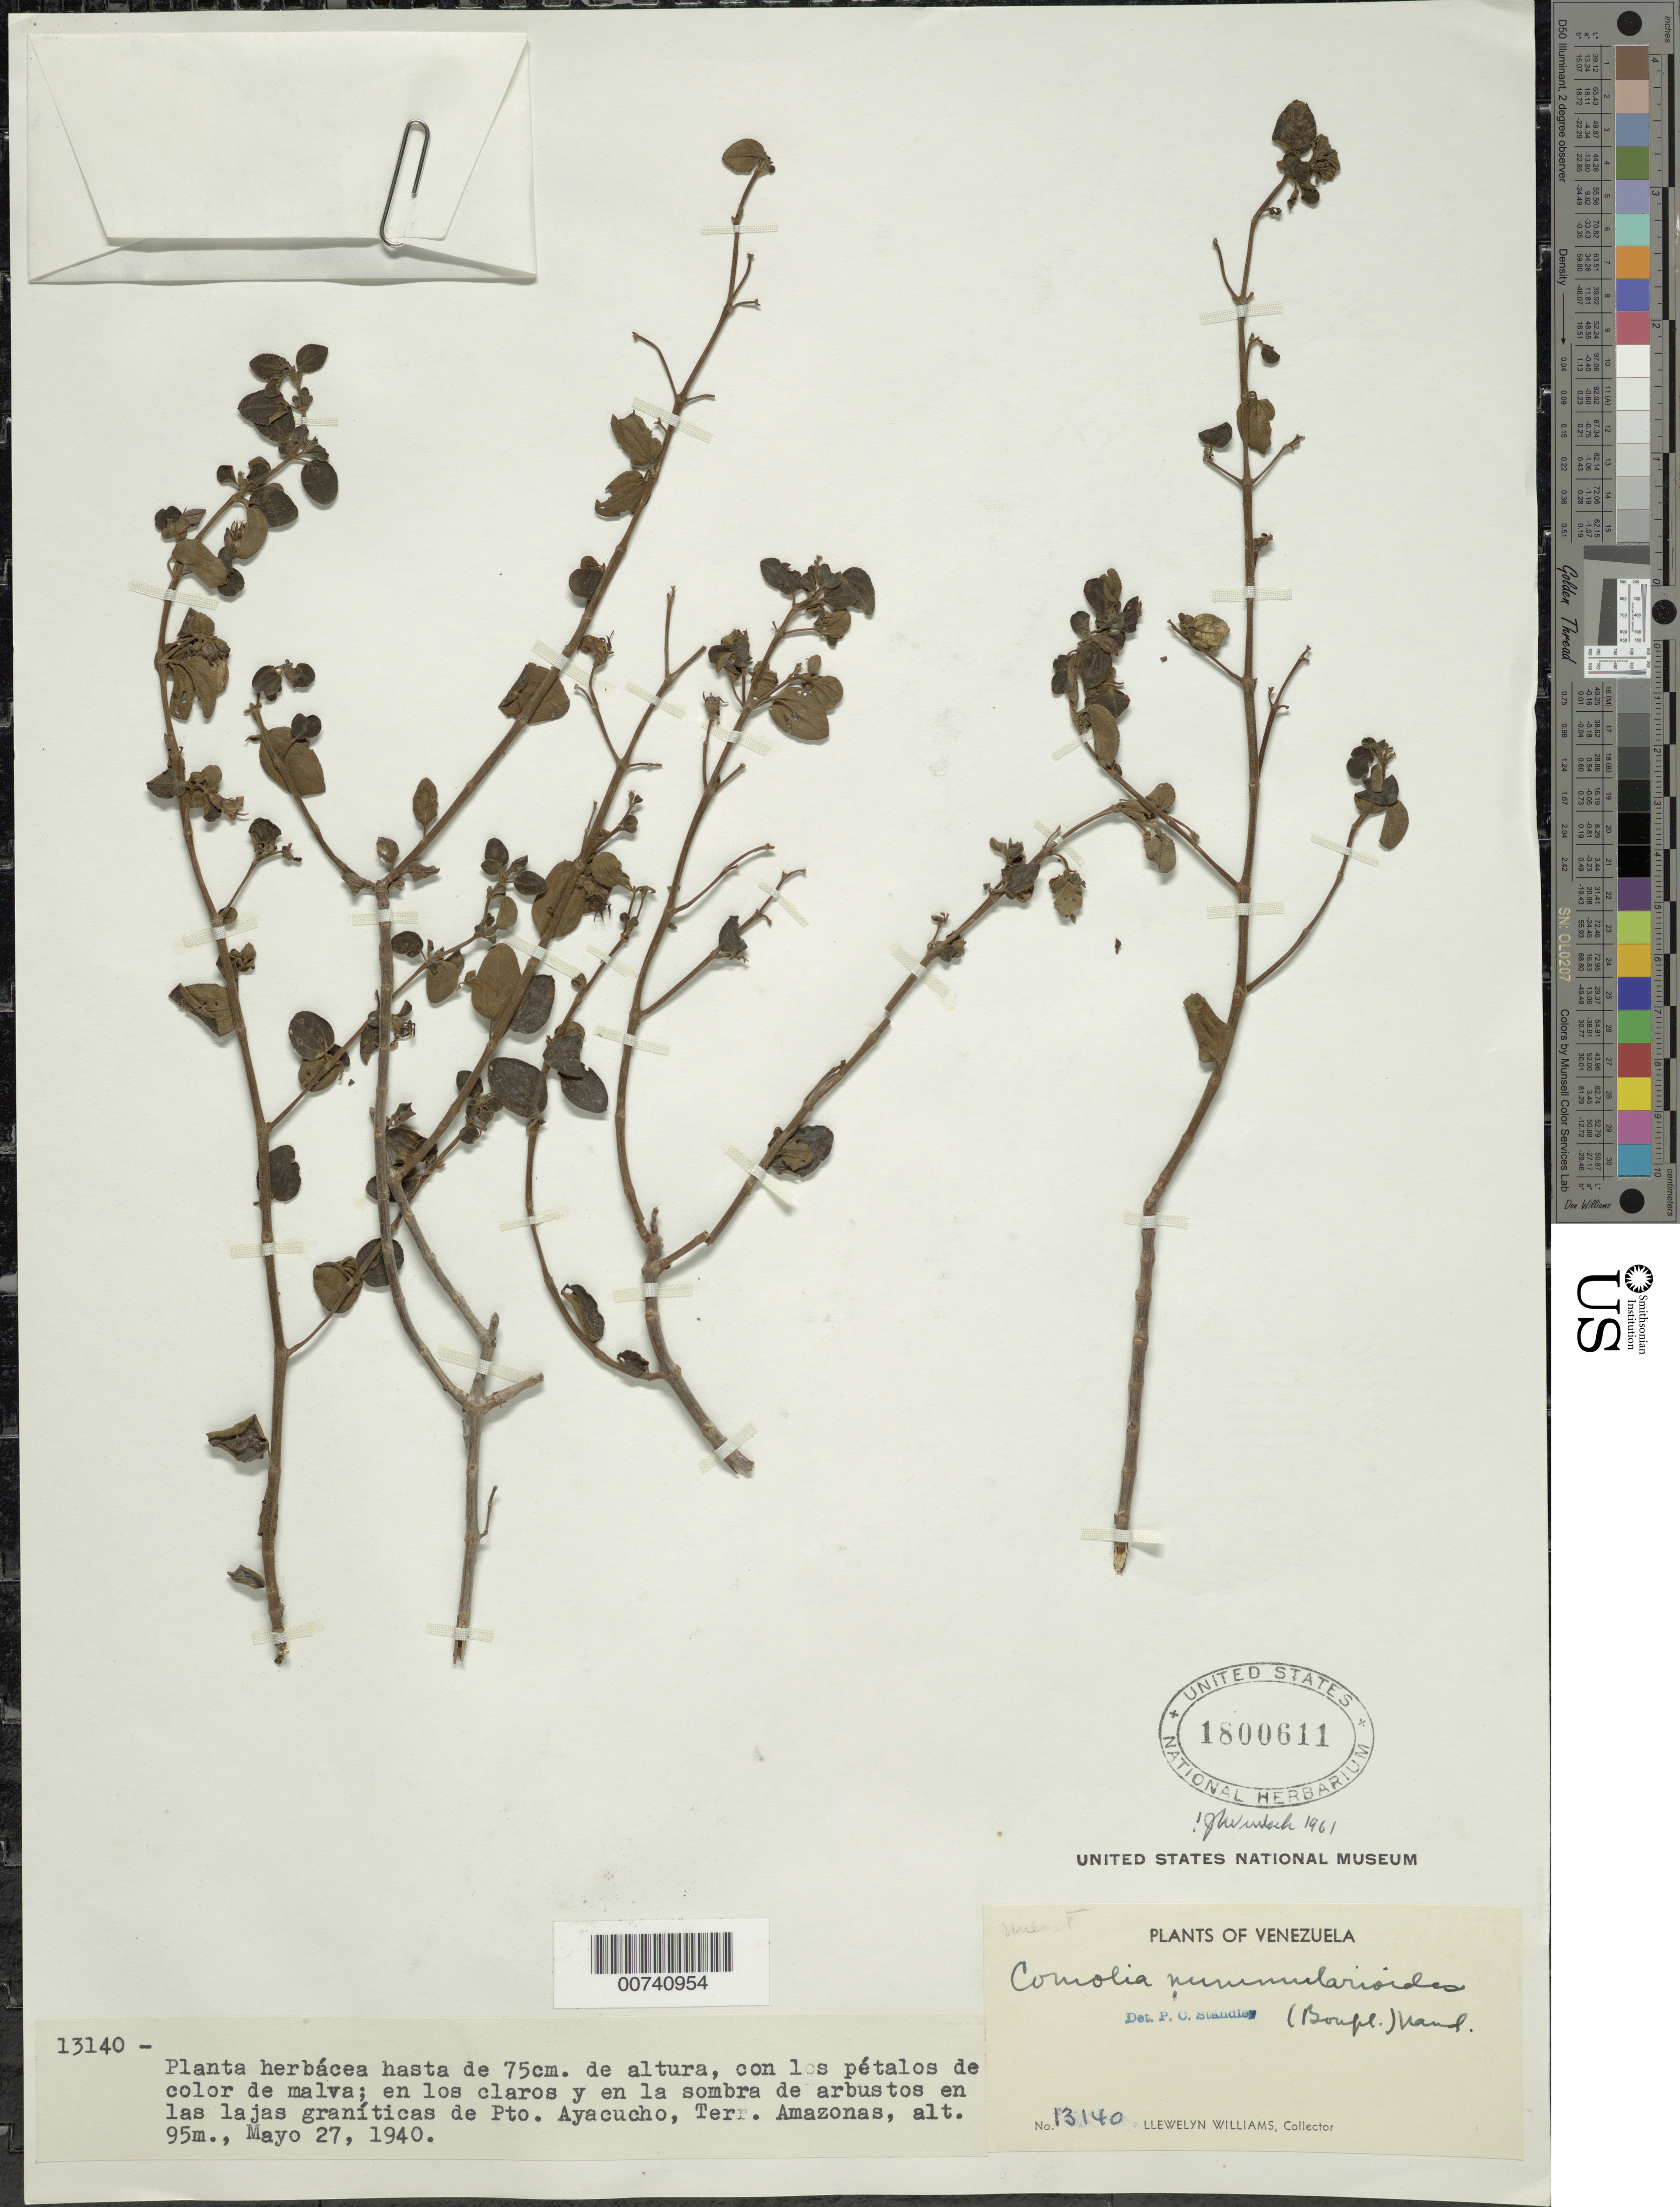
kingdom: Plantae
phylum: Tracheophyta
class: Magnoliopsida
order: Myrtales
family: Melastomataceae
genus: Comolia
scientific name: Comolia nummularioides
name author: (Bonpl.) Naudin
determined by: Standley, Paul C.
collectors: Ll. Williams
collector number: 13140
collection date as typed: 27-May-40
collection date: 1940-05-27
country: Venezuela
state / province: Amazonas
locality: Puerto Ayacucho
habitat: En los claros y en la sombra de arbustos en las lajas graníticas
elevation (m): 95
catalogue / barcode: US 1800611